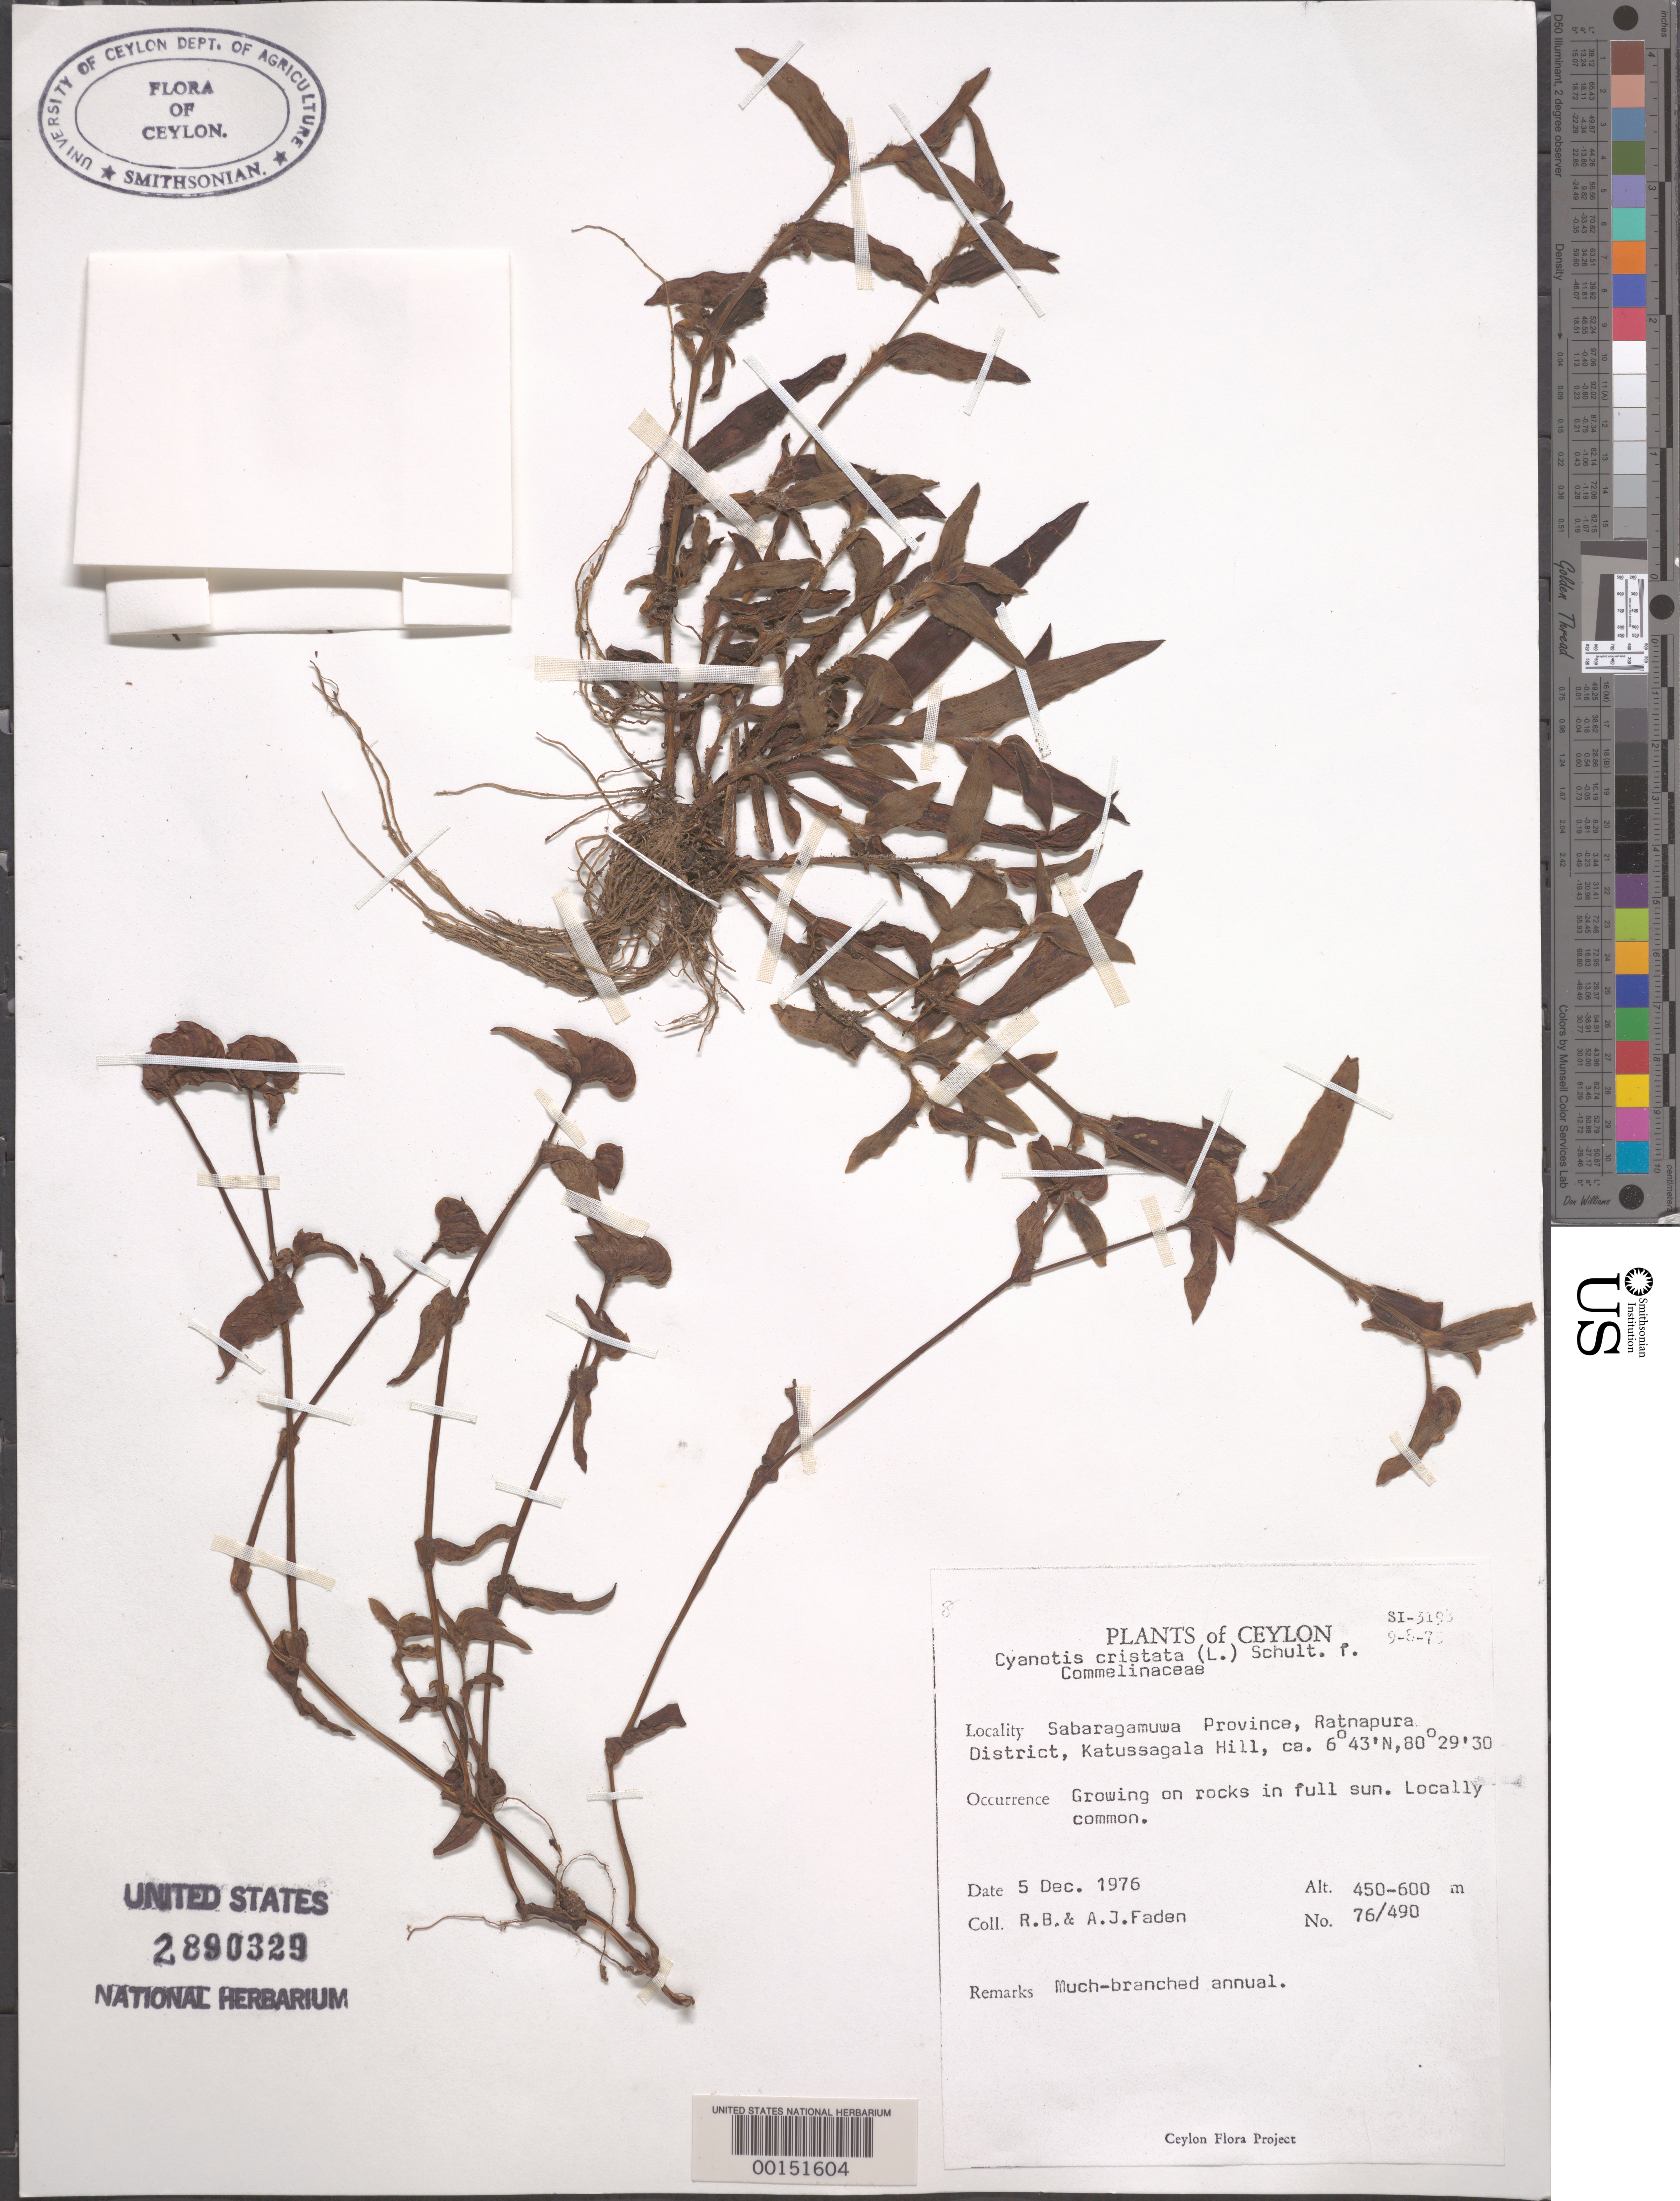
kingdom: Plantae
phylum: Tracheophyta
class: Liliopsida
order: Commelinales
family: Commelinaceae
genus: Cyanotis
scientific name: Cyanotis cristata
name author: (L.) D. Don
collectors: R. B. Faden & A. J. Faden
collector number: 76/490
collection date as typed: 05 Dec 1976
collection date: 1976-12-05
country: Sri Lanka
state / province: Sabaragamuwa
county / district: Ratnapura Dist.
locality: Katussagala hill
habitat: Rocks in full sun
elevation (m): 450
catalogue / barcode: US 2890329